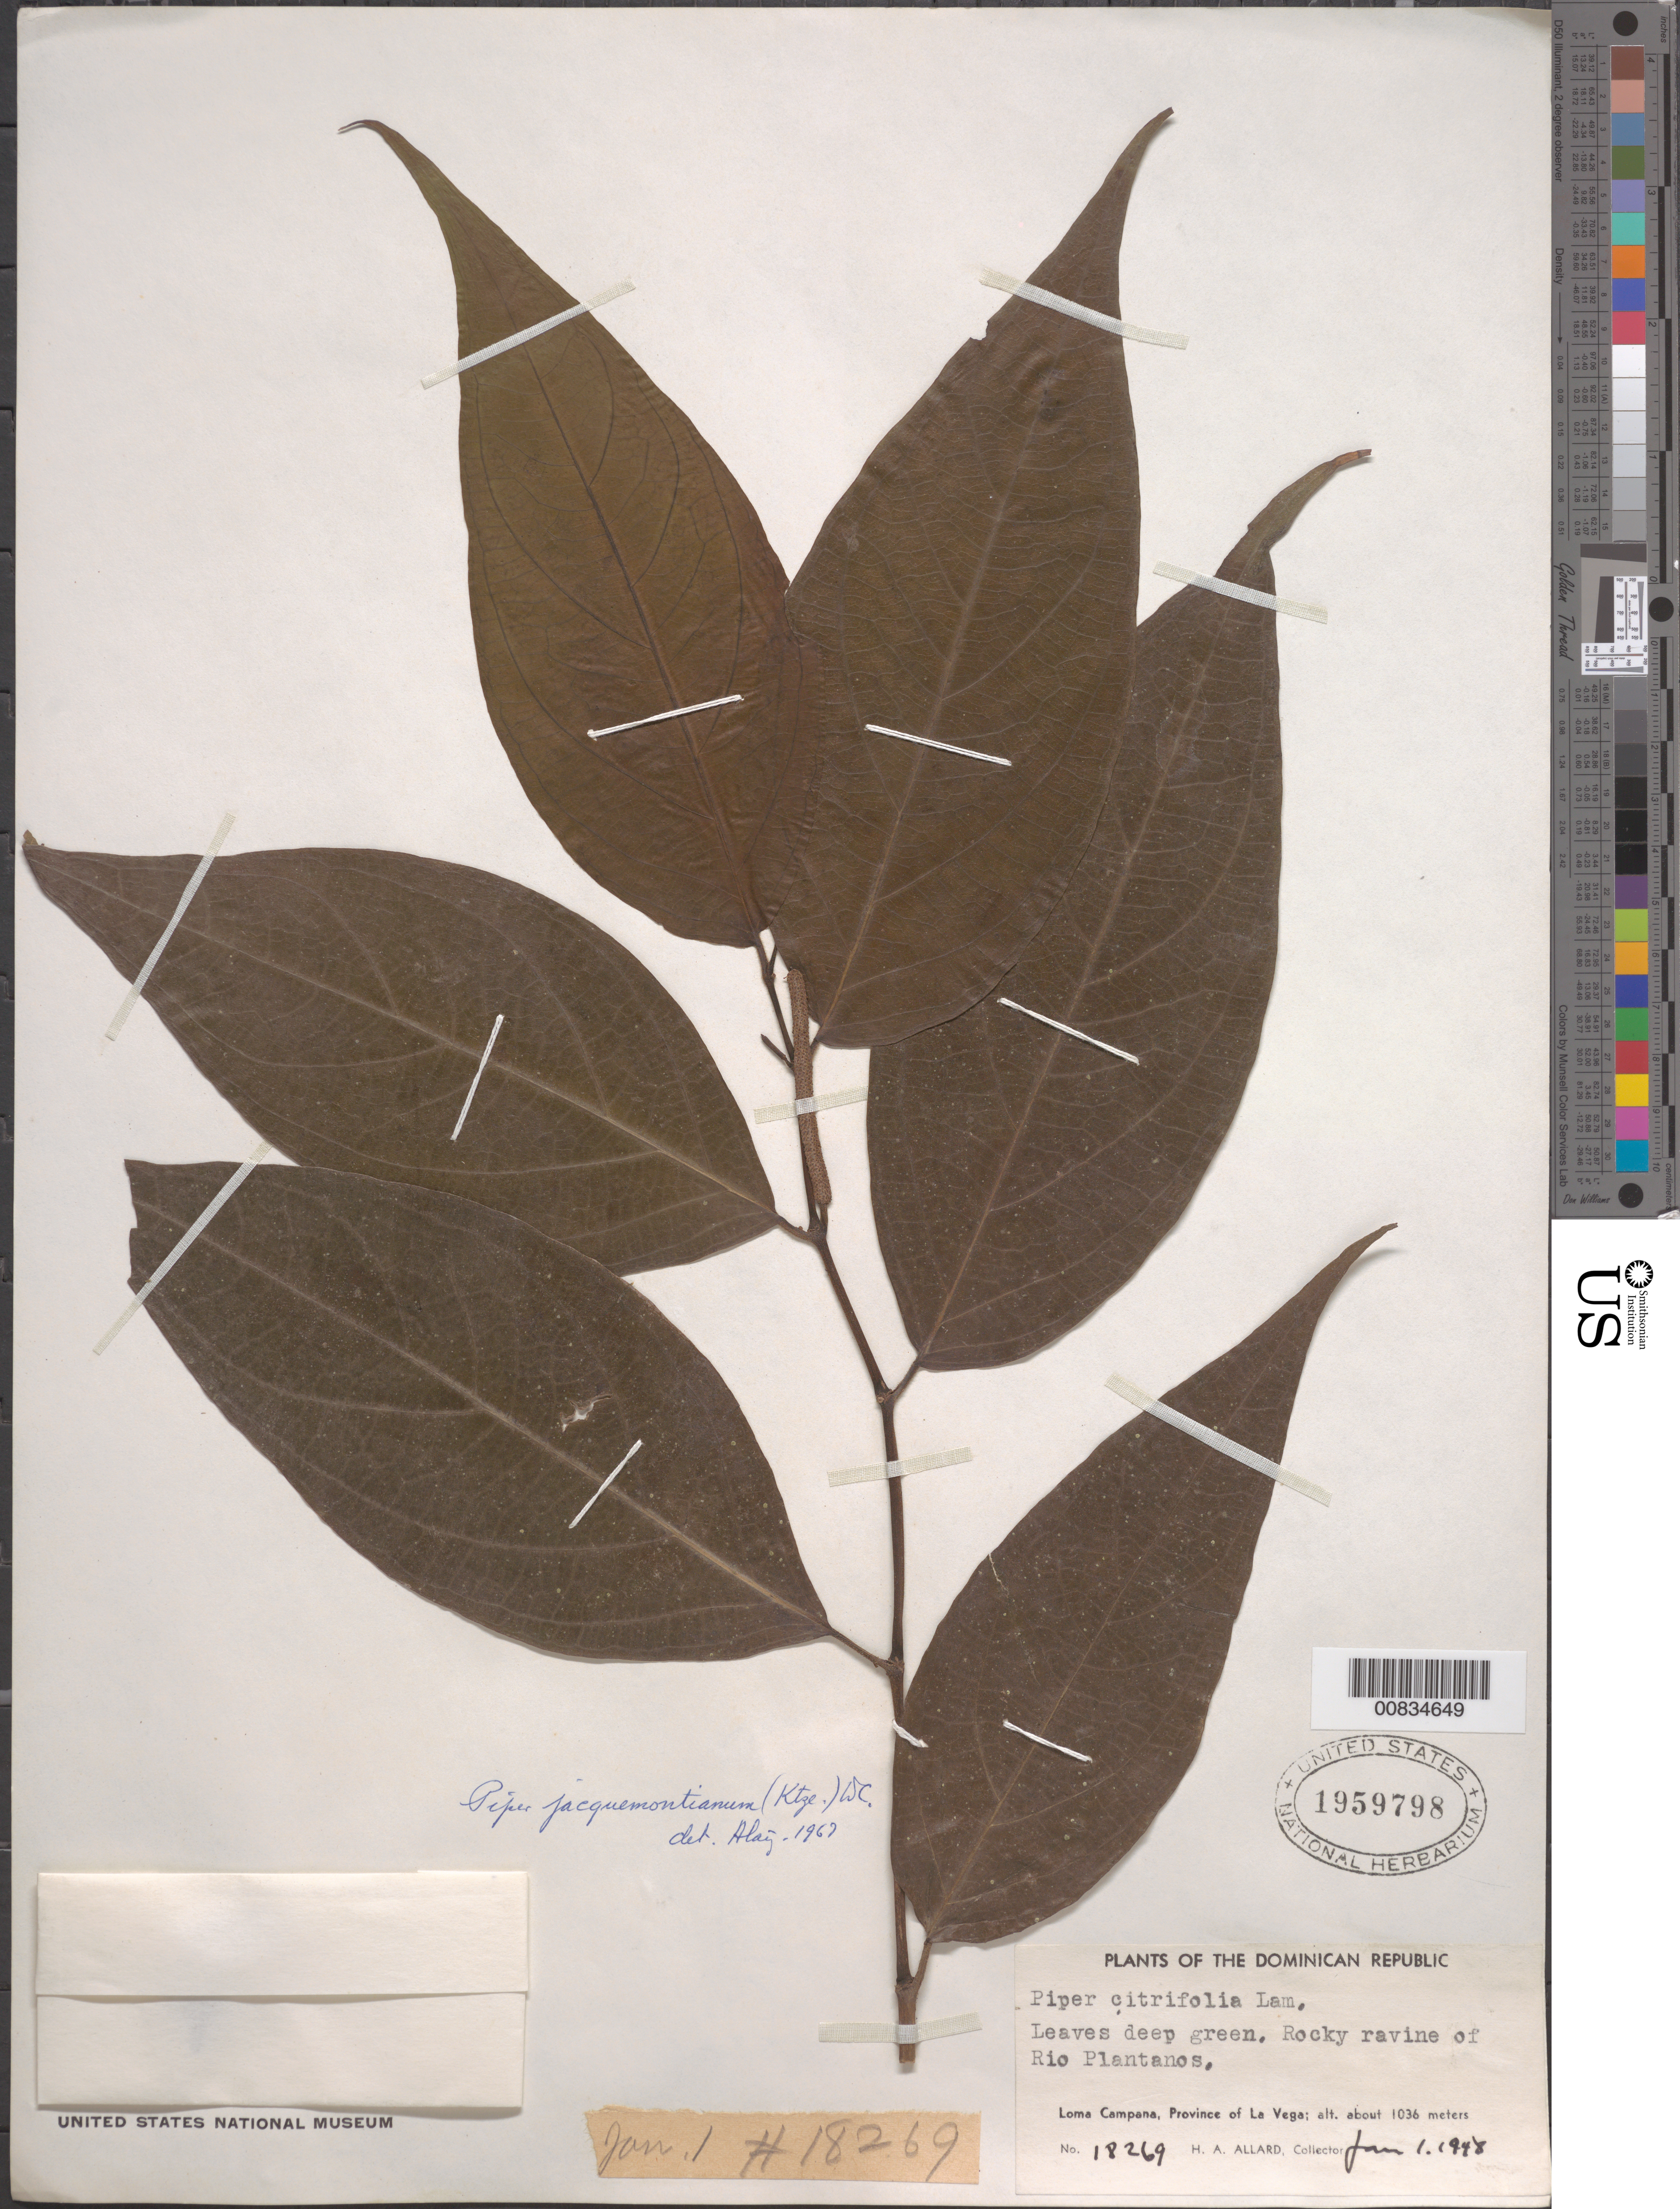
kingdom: Plantae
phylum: Tracheophyta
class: Magnoliopsida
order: Piperales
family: Piperaceae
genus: Piper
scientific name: Piper jacquemontianum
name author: Kunth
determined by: Liogier, Alain H.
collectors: H. A. Allard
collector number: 18269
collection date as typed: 01 Jan 1948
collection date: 1948-01-01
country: Dominican Republic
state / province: La Vega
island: Hispaniola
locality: Loma Campana. Rocky ravine of Río Plantanos.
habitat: Rocky ravine.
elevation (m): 1036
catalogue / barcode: US 1959798